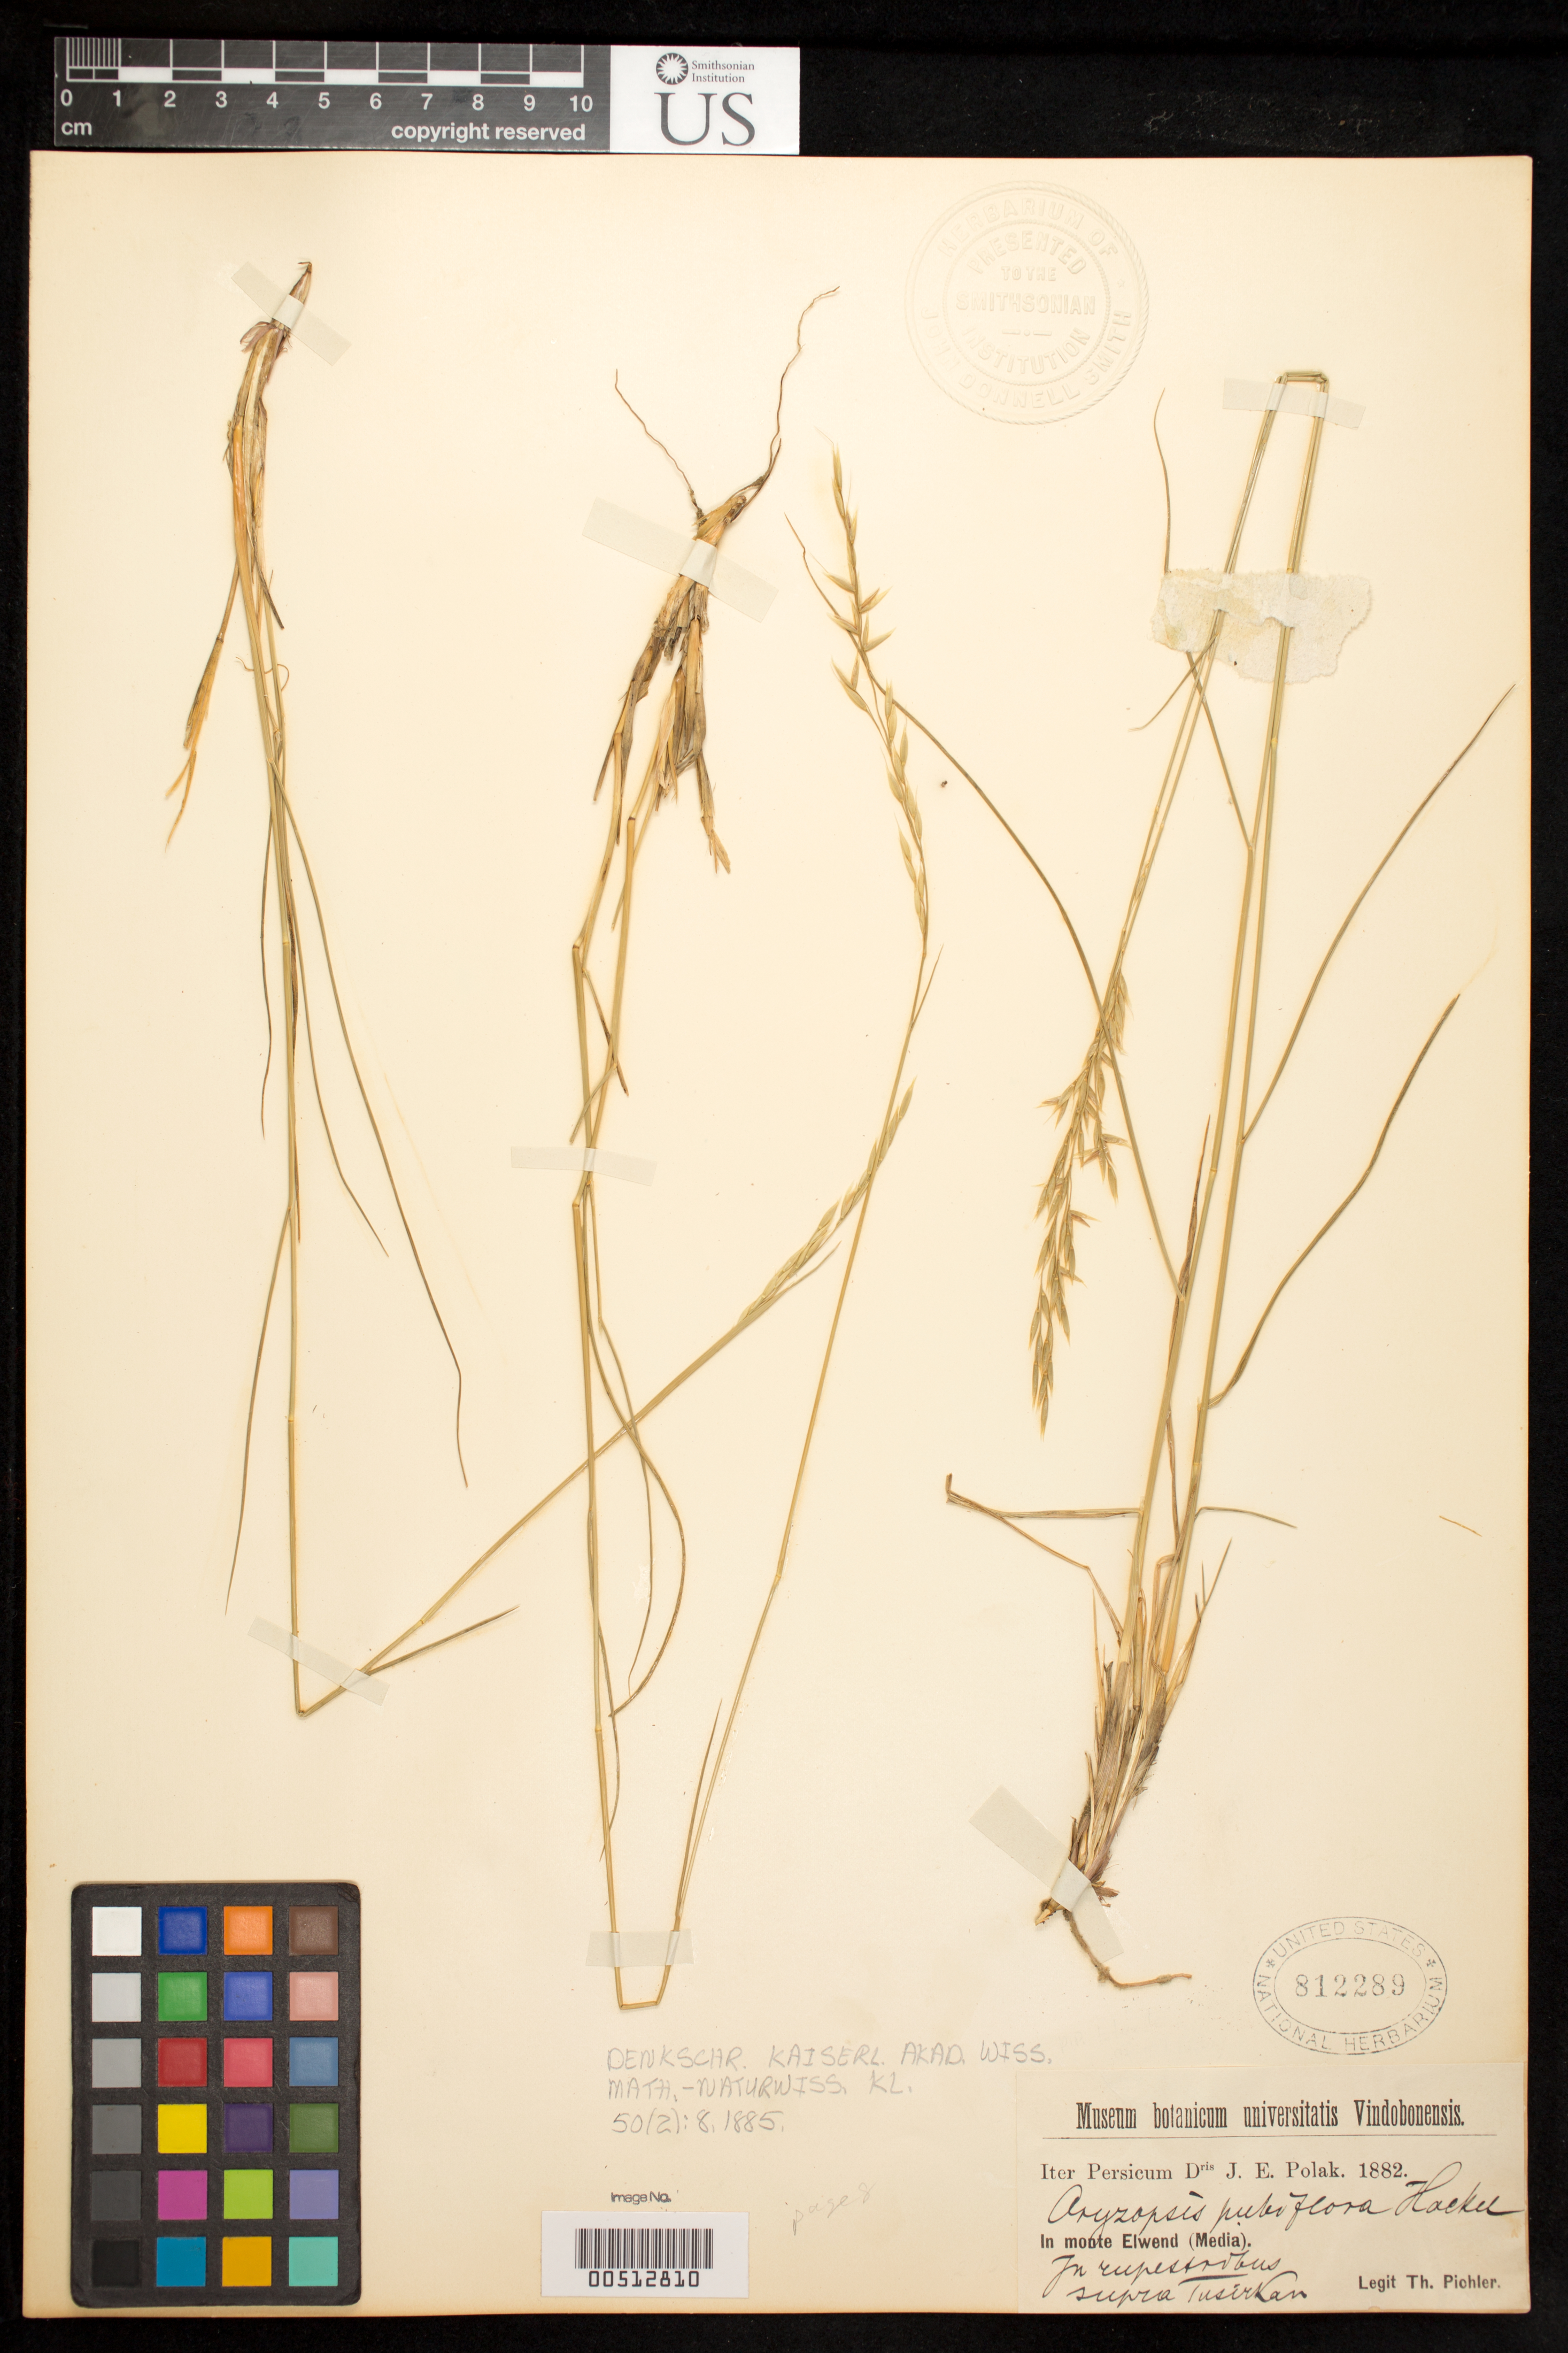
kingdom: Plantae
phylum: Tracheophyta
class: Liliopsida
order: Poales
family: Poaceae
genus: Oryzopsis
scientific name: Oryzopsis pubiflora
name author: Hack.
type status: Type Collection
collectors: T. Pichler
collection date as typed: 1882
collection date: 1882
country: Iran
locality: In Monte Elwend (Media), supra Tusirkan. [in the middle of Elwend Mountain, above Tusirkan].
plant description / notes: Protologue cites locality but not collector; title of article indicates specimens collected by Polak & Pichler. US has 2 different "types" of Oryzopsis pubiflora Hack.; one collected by Wahner, the other collected by Pichler. Syntypes?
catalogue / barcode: US 812289